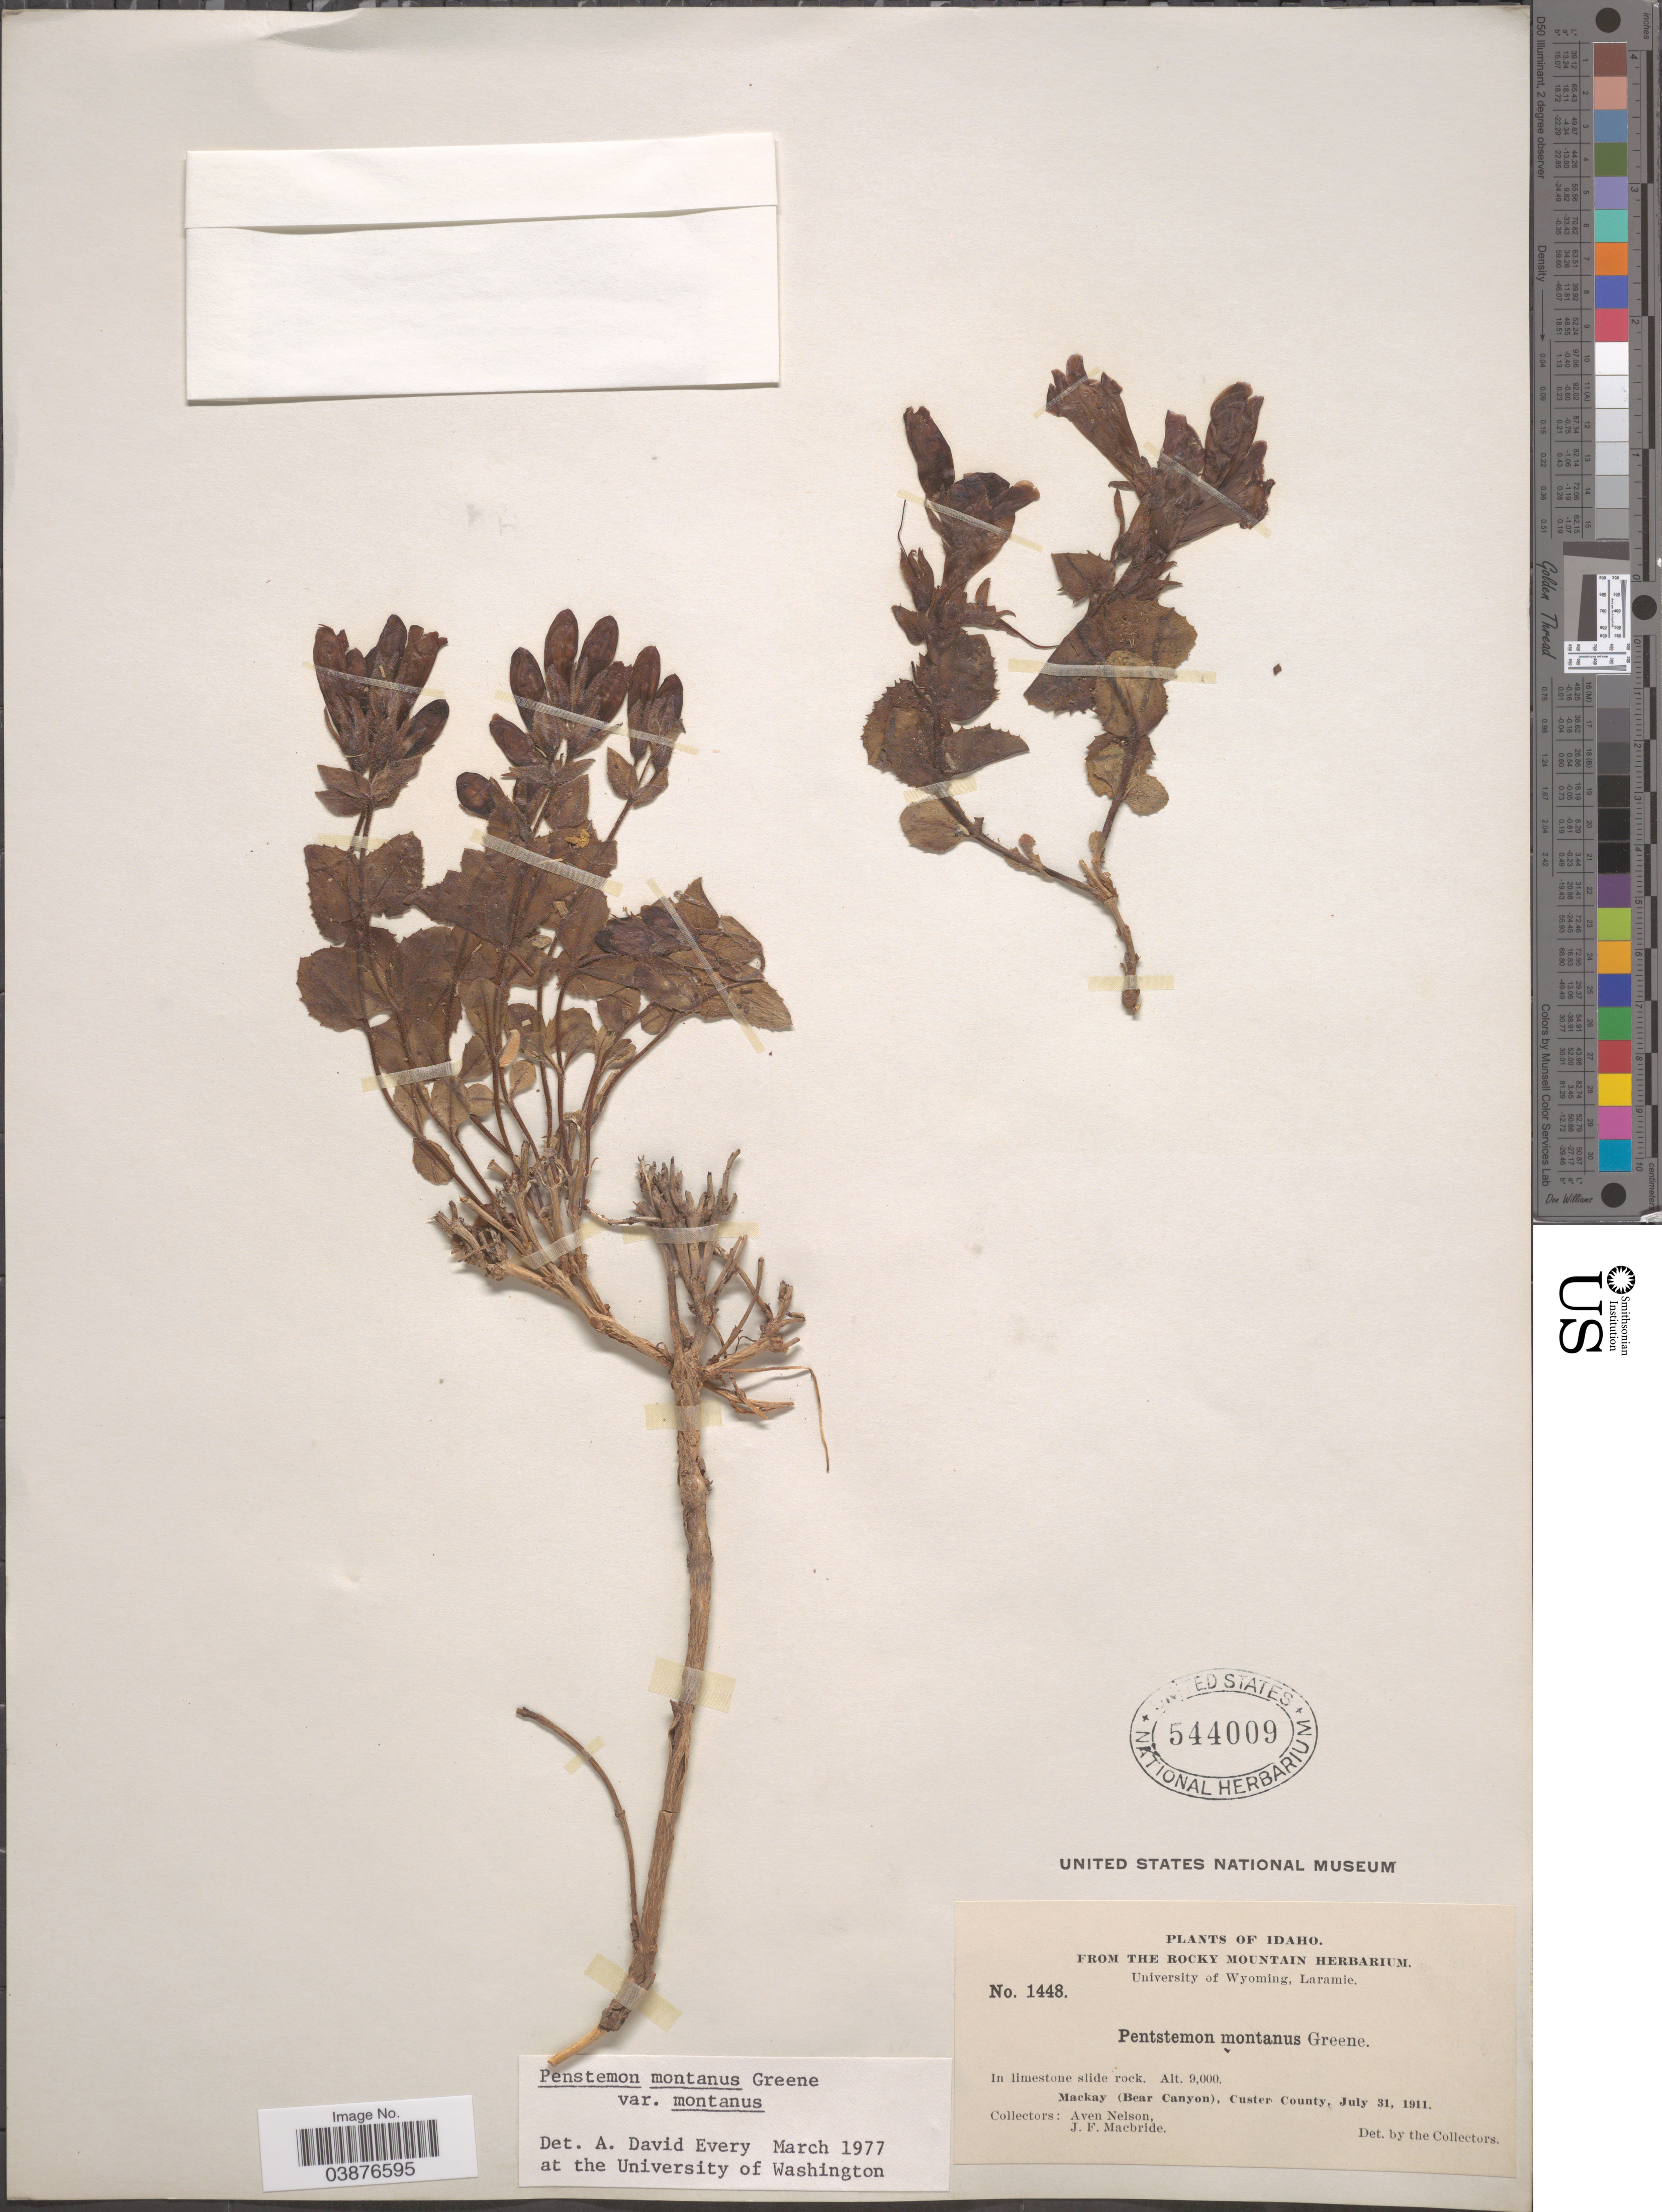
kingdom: Plantae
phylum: Tracheophyta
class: Magnoliopsida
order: Lamiales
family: Plantaginaceae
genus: Penstemon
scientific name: Penstemon montanus var. montanus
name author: Greene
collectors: A. Nelson & J. F. Macbride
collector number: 1448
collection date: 1911-07-31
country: United States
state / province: Idaho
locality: Mackay (Bear Canyon), Custer County.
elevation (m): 2743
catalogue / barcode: US 544009